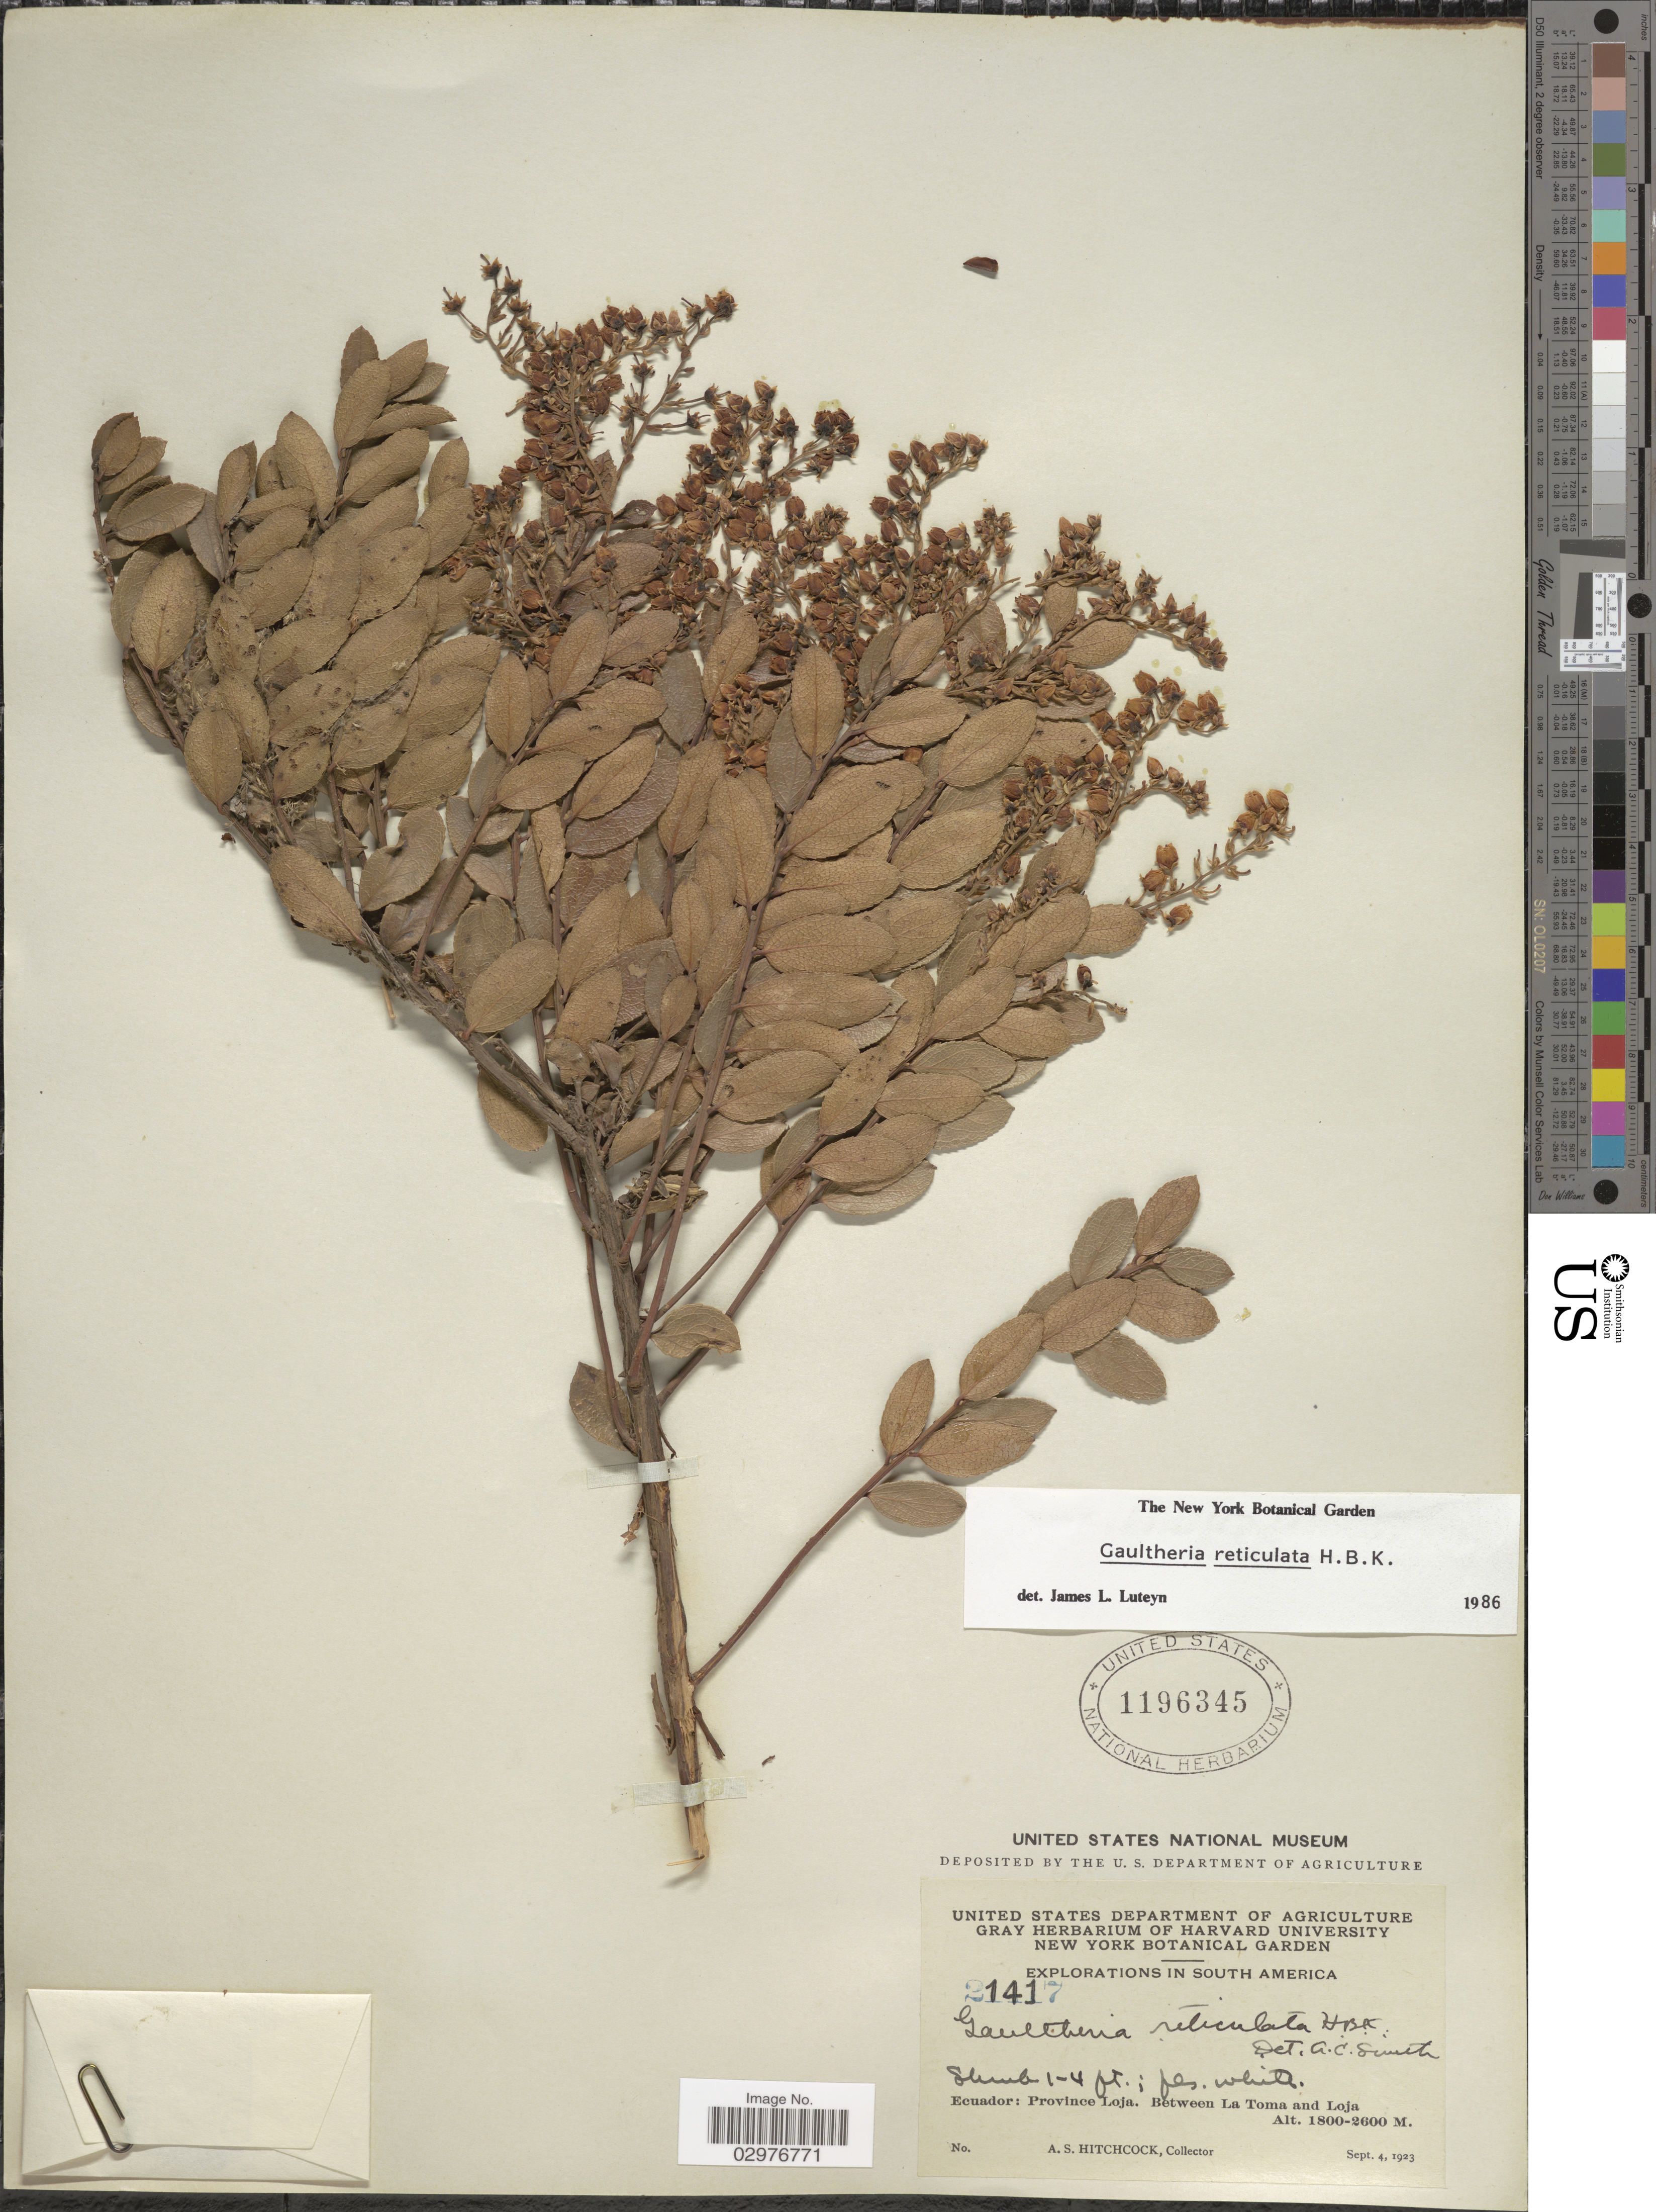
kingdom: Plantae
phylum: Tracheophyta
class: Magnoliopsida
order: Ericales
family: Ericaceae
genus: Gaultheria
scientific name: Gaultheria reticulata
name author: Kunth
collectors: A. S. Hitchcock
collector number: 21417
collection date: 1923-09-04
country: Ecuador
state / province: Loja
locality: Between La Toma and Loja.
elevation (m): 1800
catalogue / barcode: US 1196345